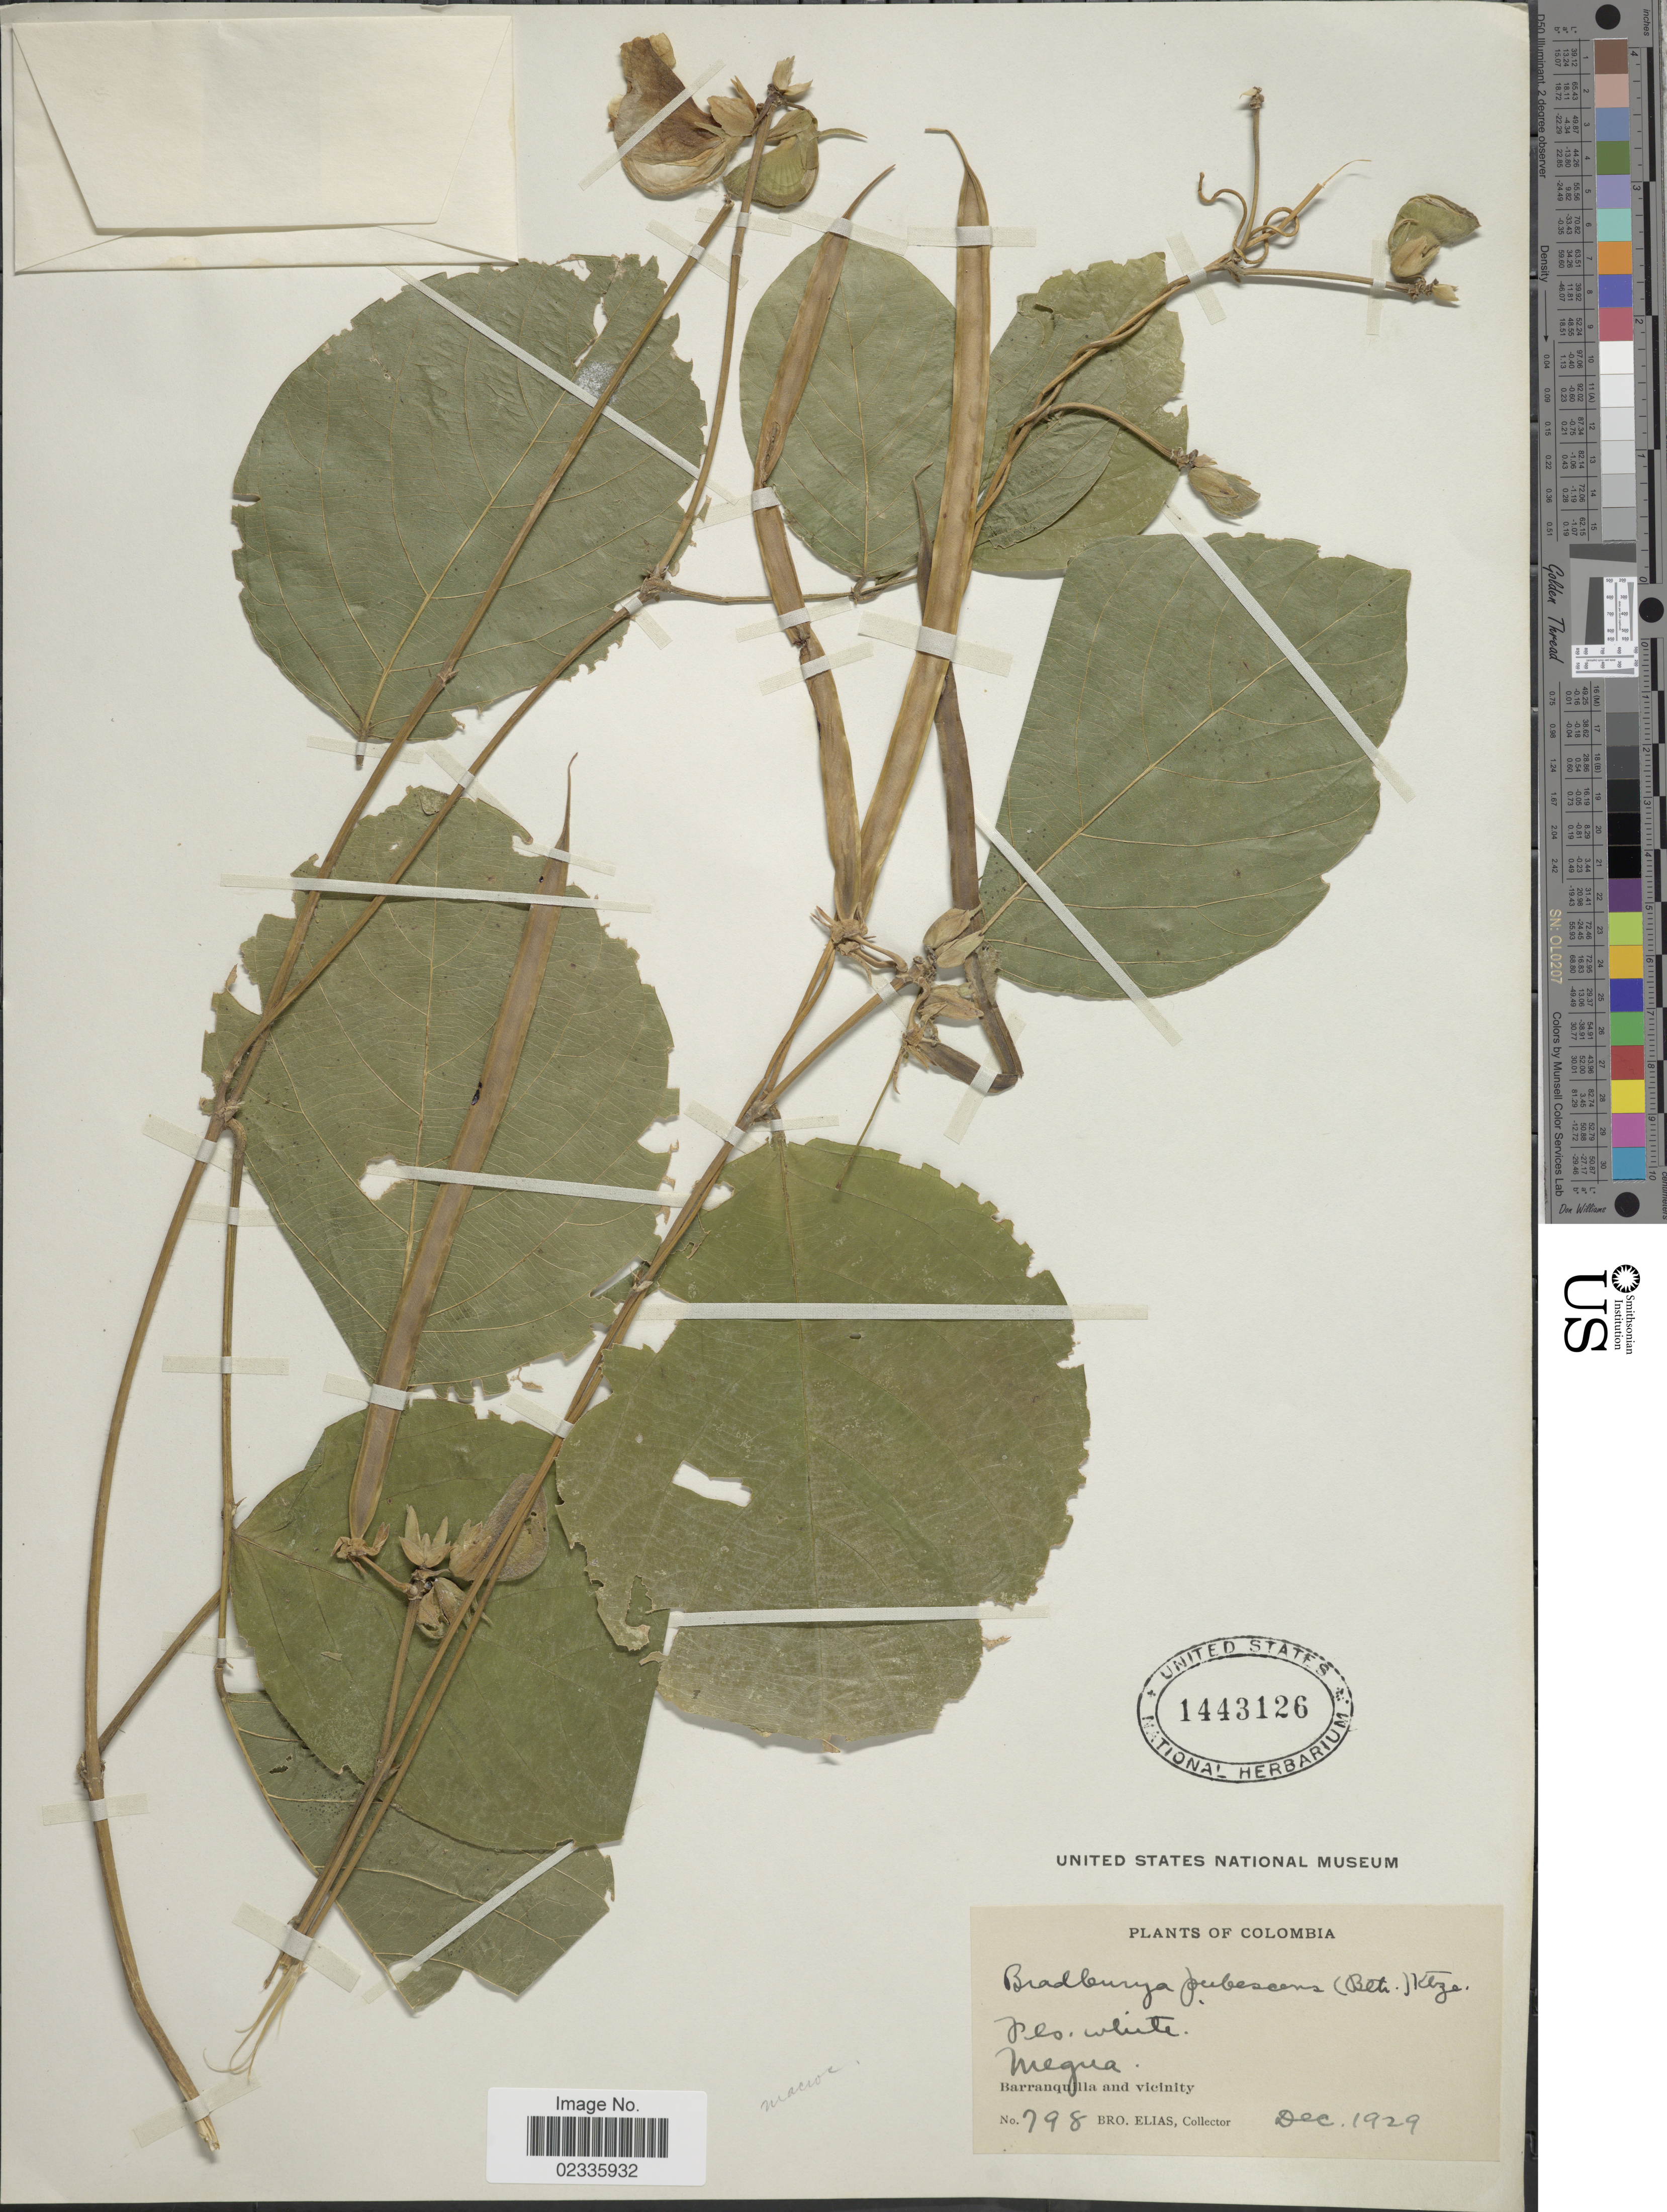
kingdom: Plantae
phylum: Tracheophyta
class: Magnoliopsida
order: Fabales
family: Fabaceae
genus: Centrosema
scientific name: Centrosema macrocarpum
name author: Benth.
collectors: Bro. Elias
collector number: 798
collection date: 1929-12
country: Colombia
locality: Megua. Barranquila and vicinity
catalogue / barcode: US 1443126